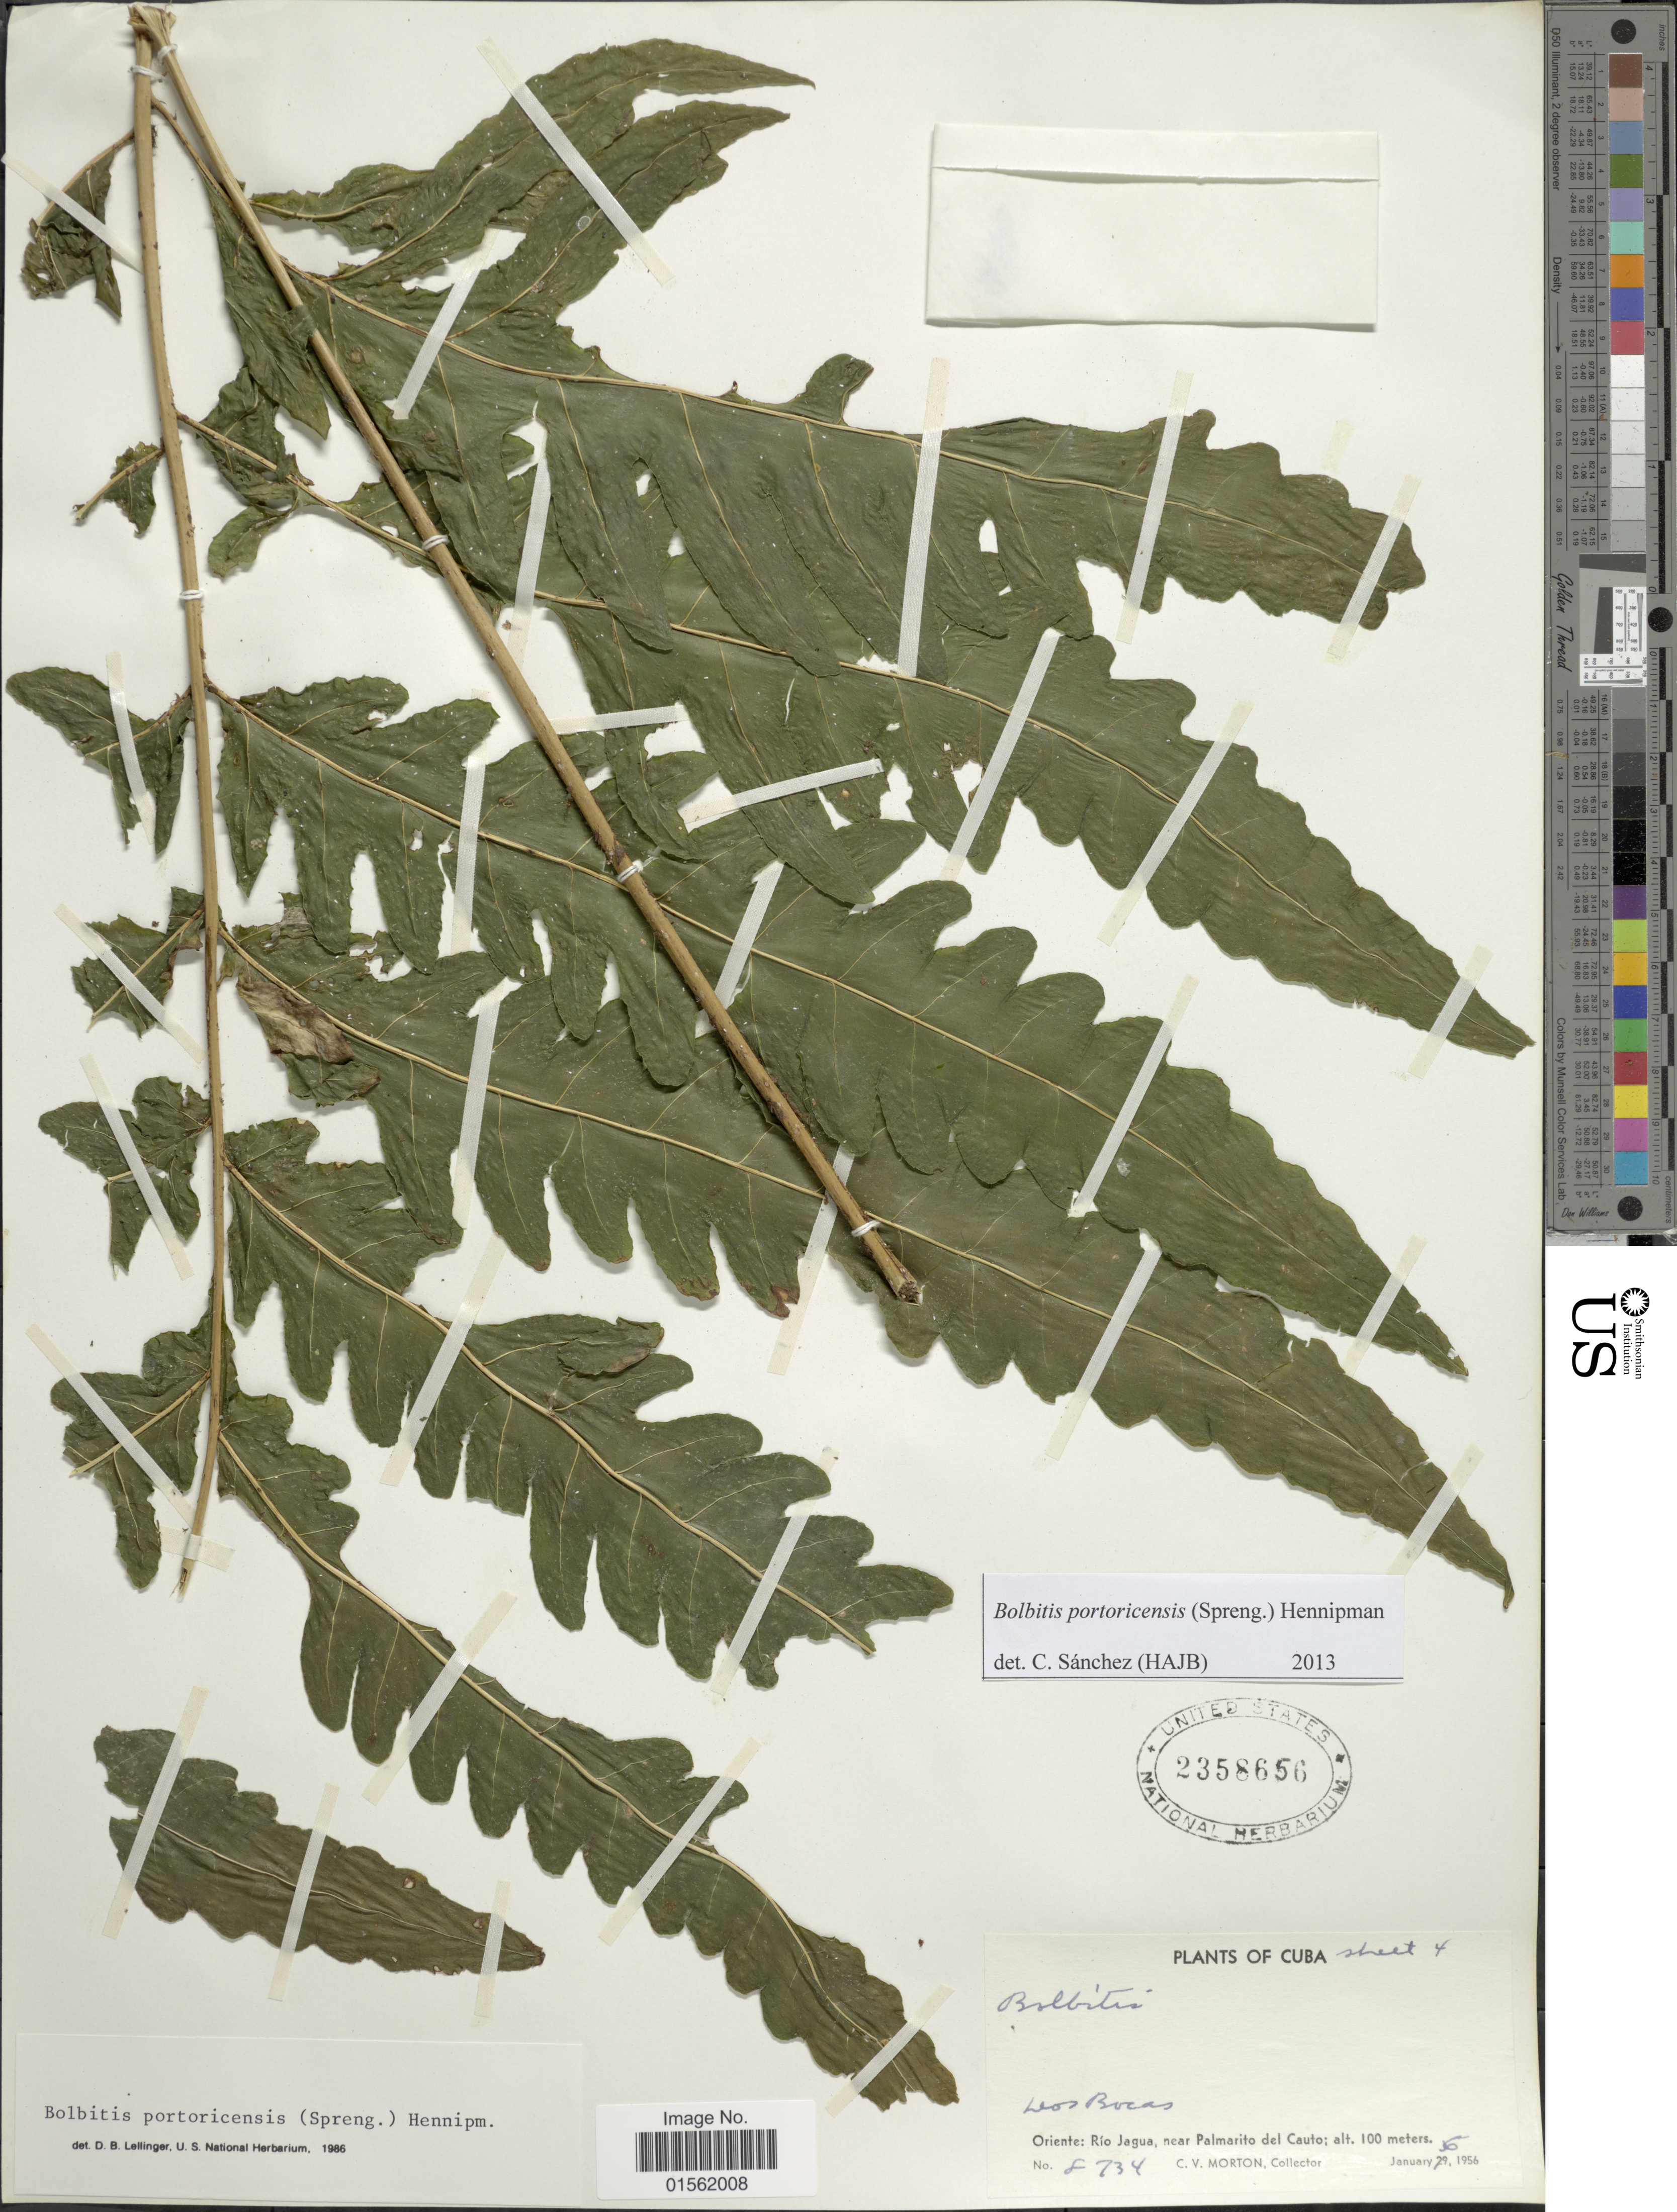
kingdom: Plantae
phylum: Tracheophyta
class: Polypodiopsida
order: Polypodiales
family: Dryopteridaceae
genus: Bolbitis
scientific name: Bolbitis portoricensis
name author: (Spreng.) Hennipman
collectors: C. V. Morton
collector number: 8234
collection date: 1956-01-06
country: Cuba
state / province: Oriente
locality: Río Jagua, near Palmarito del Cauto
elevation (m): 100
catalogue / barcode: US 2358656